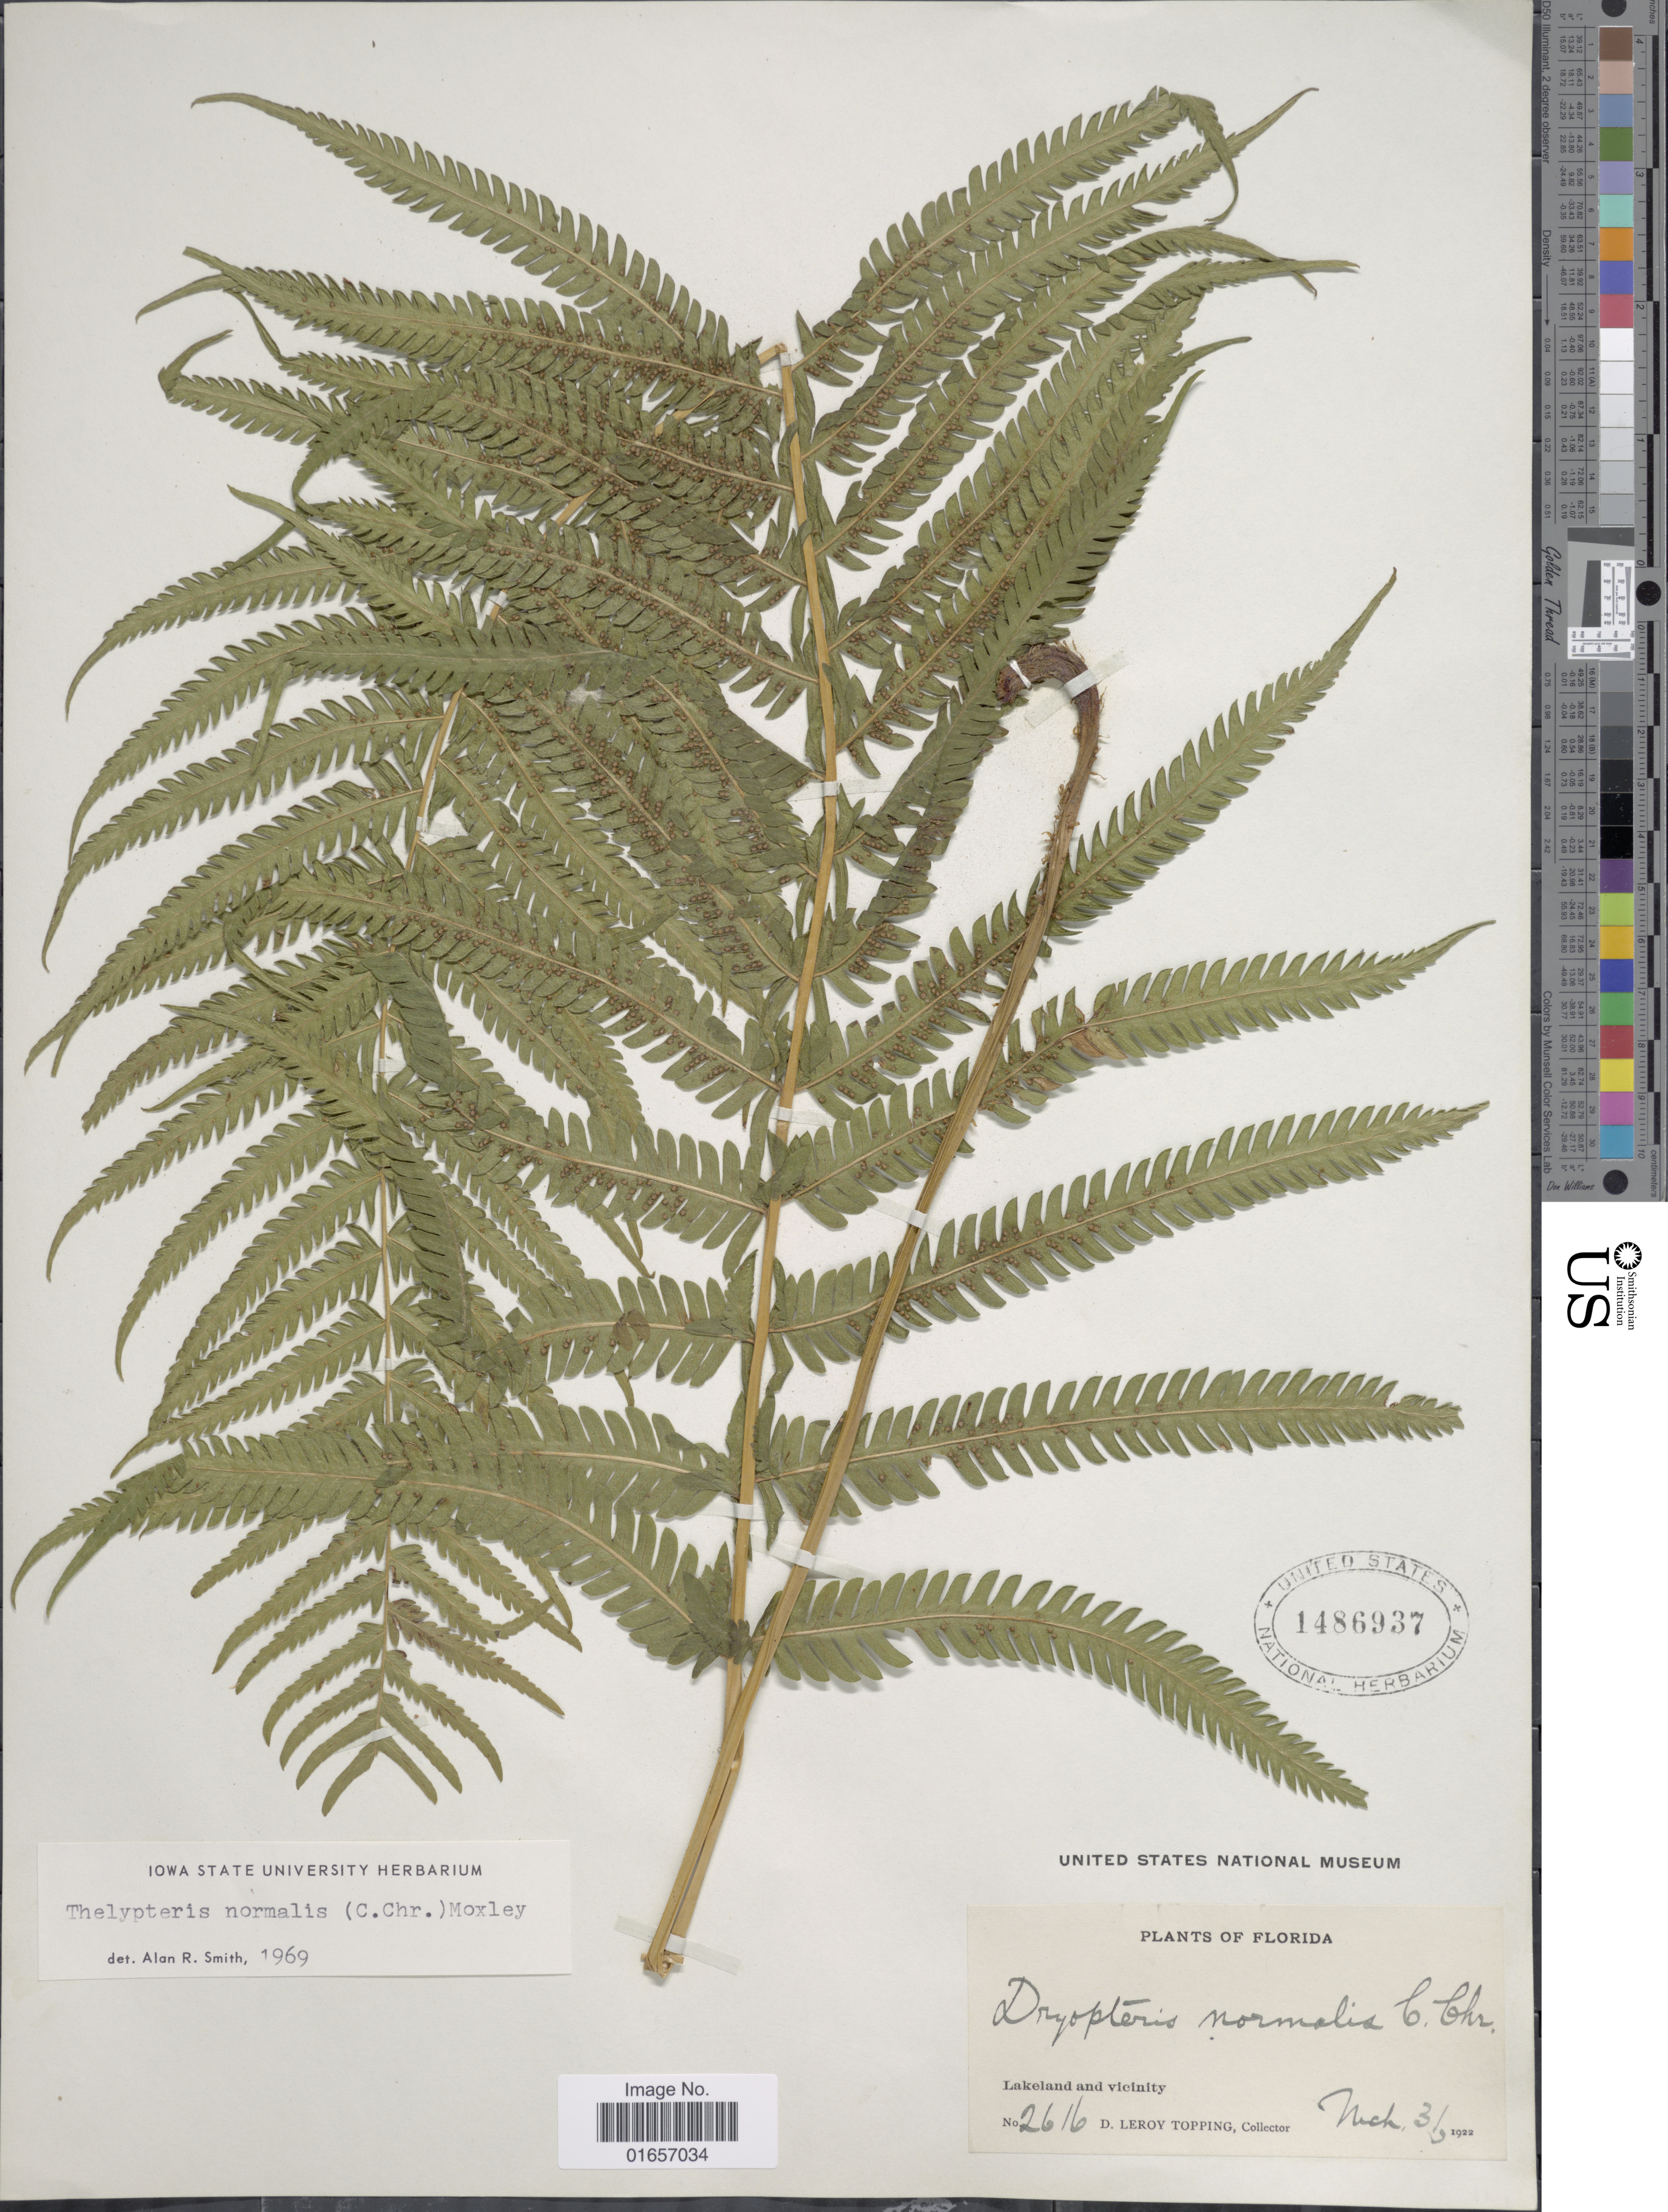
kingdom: Plantae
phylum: Tracheophyta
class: Polypodiopsida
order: Polypodiales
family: Thelypteridaceae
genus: Christella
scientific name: Christella kunthii comb. ined.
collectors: D. L. Topping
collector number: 2616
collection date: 1922-03-31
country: United States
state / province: Florida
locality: Lakeland and vicinity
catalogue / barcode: US 1486937